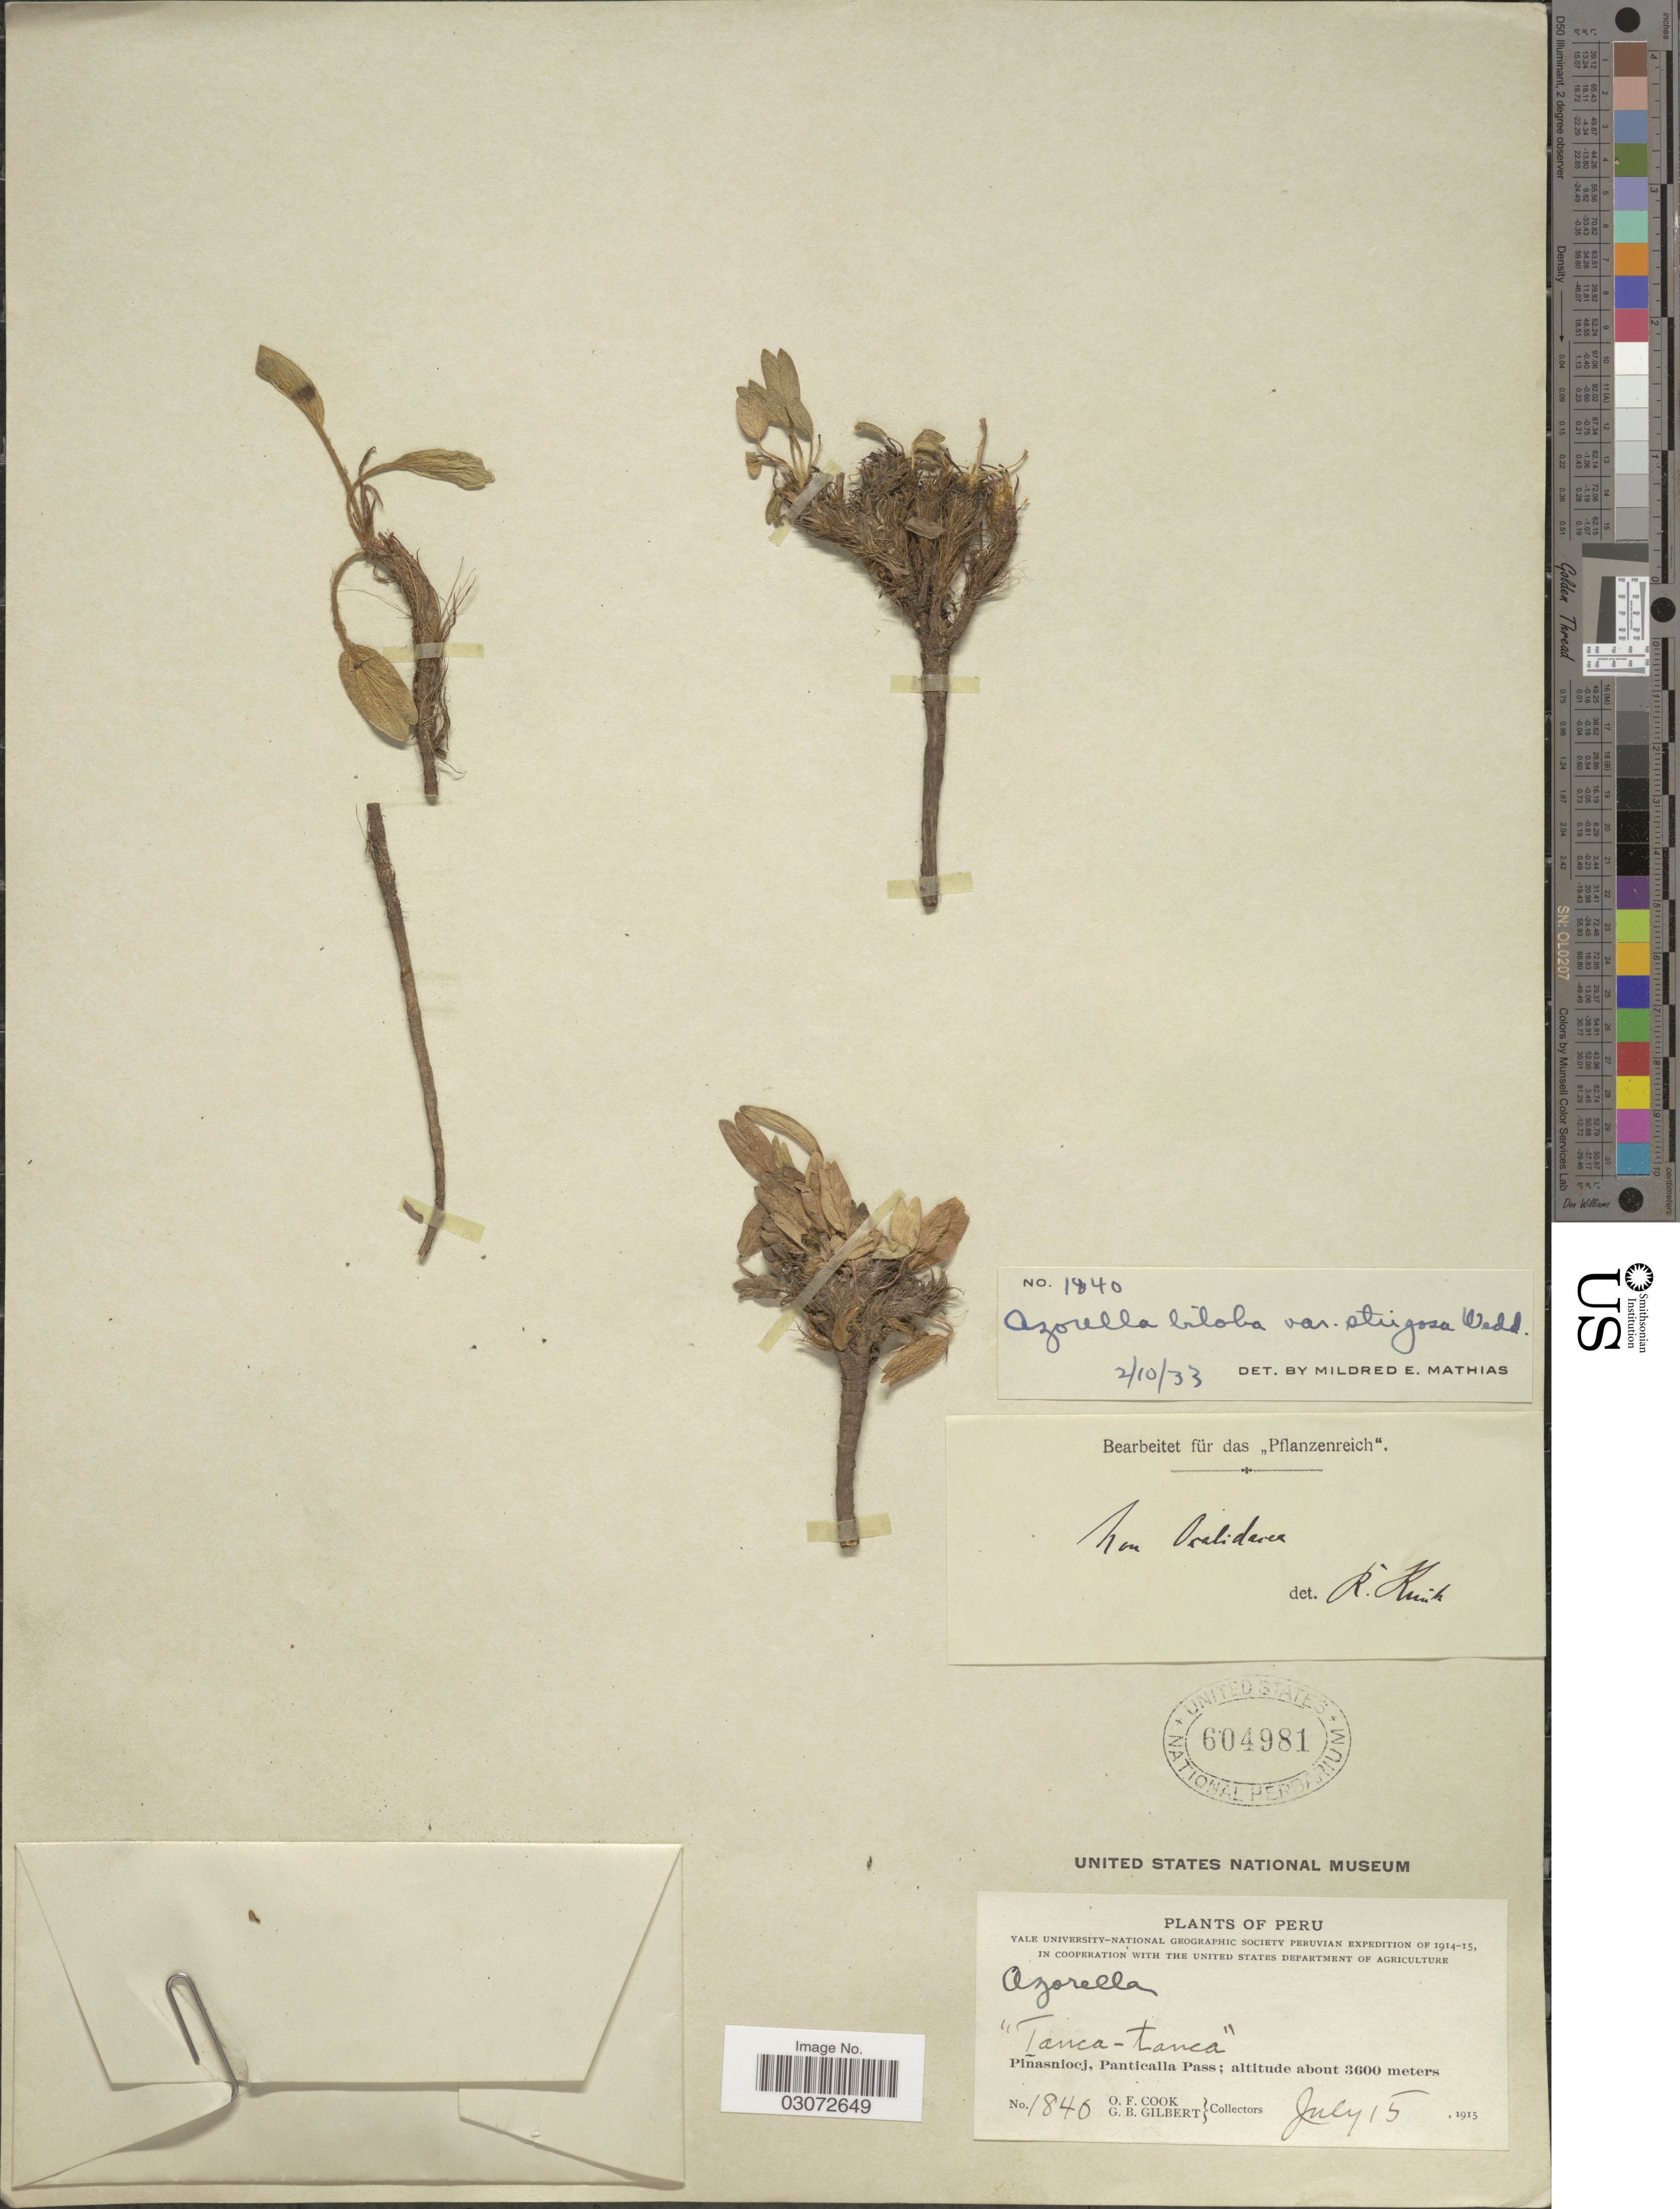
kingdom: Plantae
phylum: Tracheophyta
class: Magnoliopsida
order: Apiales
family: Apiaceae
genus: Azorella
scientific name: Azorella biloba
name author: (Schltdl.) Wedd.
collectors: O. F. Cook & G. B. Gilbert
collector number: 1840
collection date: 1915-06-15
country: Peru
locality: Piñasniocj, Panticalla Pass.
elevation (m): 3600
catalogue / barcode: US 604981